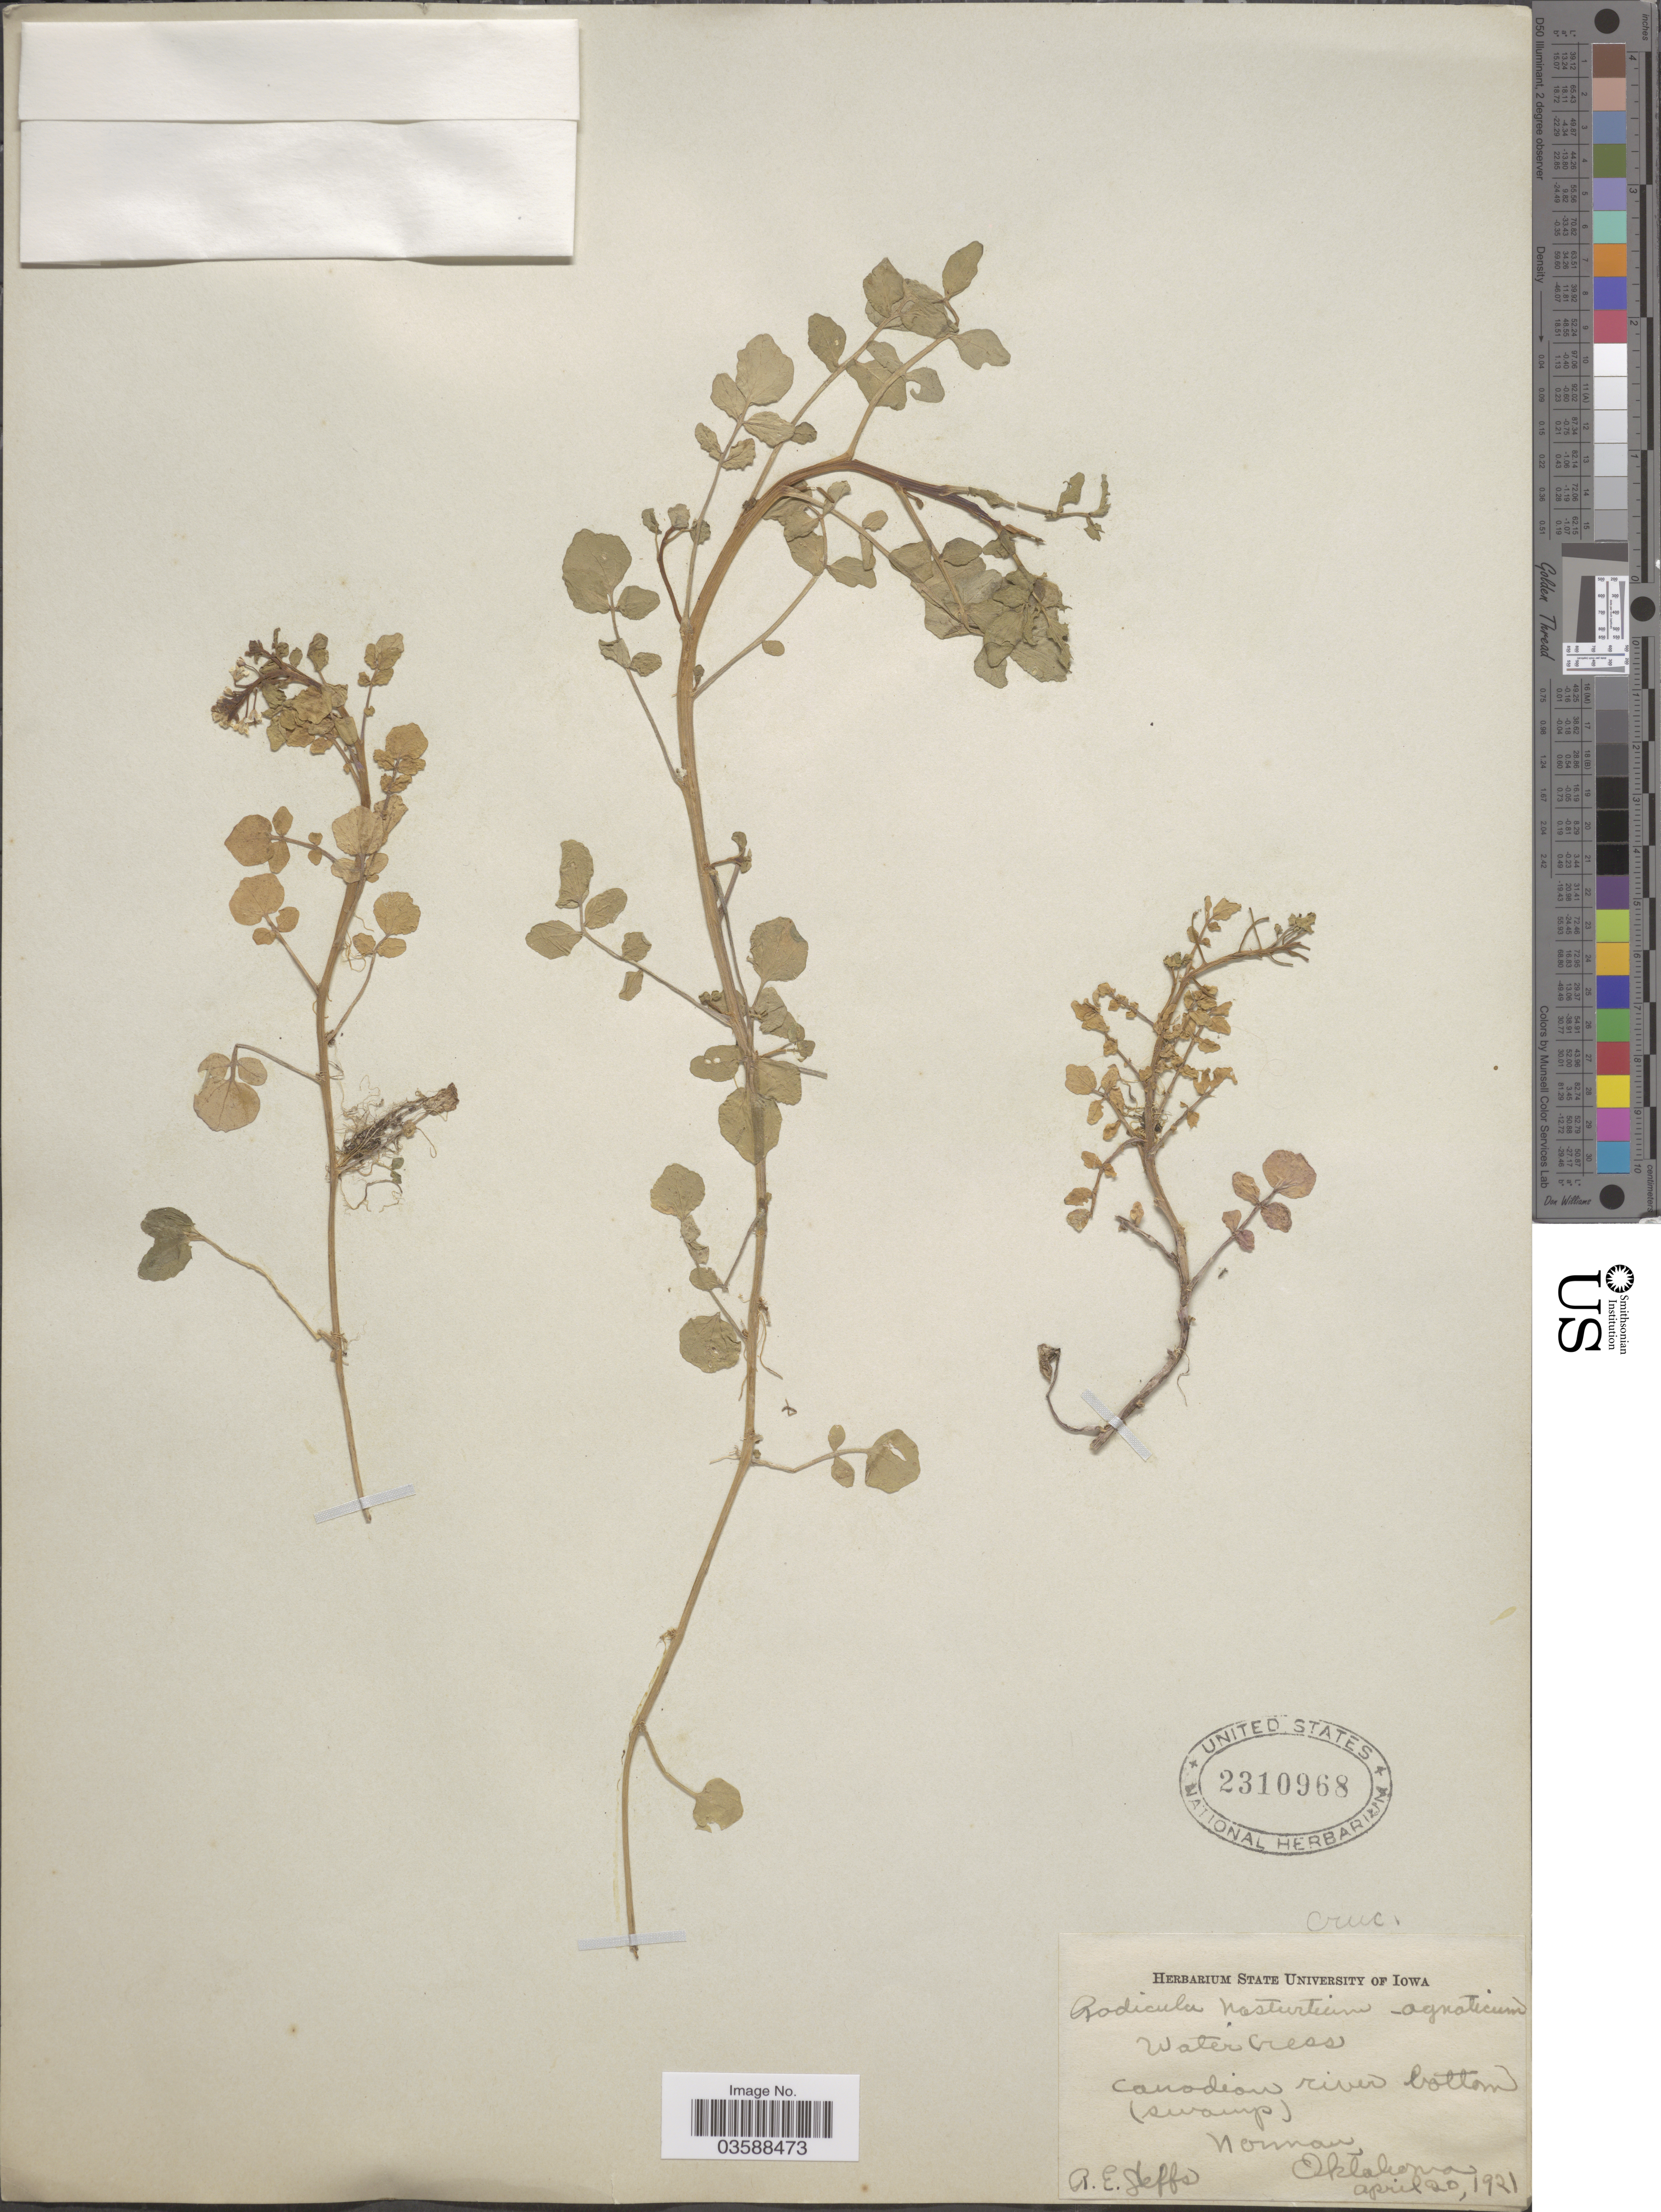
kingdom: Plantae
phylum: Tracheophyta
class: Magnoliopsida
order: Brassicales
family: Brassicaceae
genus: Nasturtium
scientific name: Nasturtium officinale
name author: R. Br.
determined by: Strong, M. T., (US), Smithsonian Institution - National Museum of Natural History (UNITED STATES)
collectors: R. Jeffs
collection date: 1921-04-20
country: United States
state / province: Oklahoma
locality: Canadian river bottom (swamps). Norman.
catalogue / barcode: US 2310968